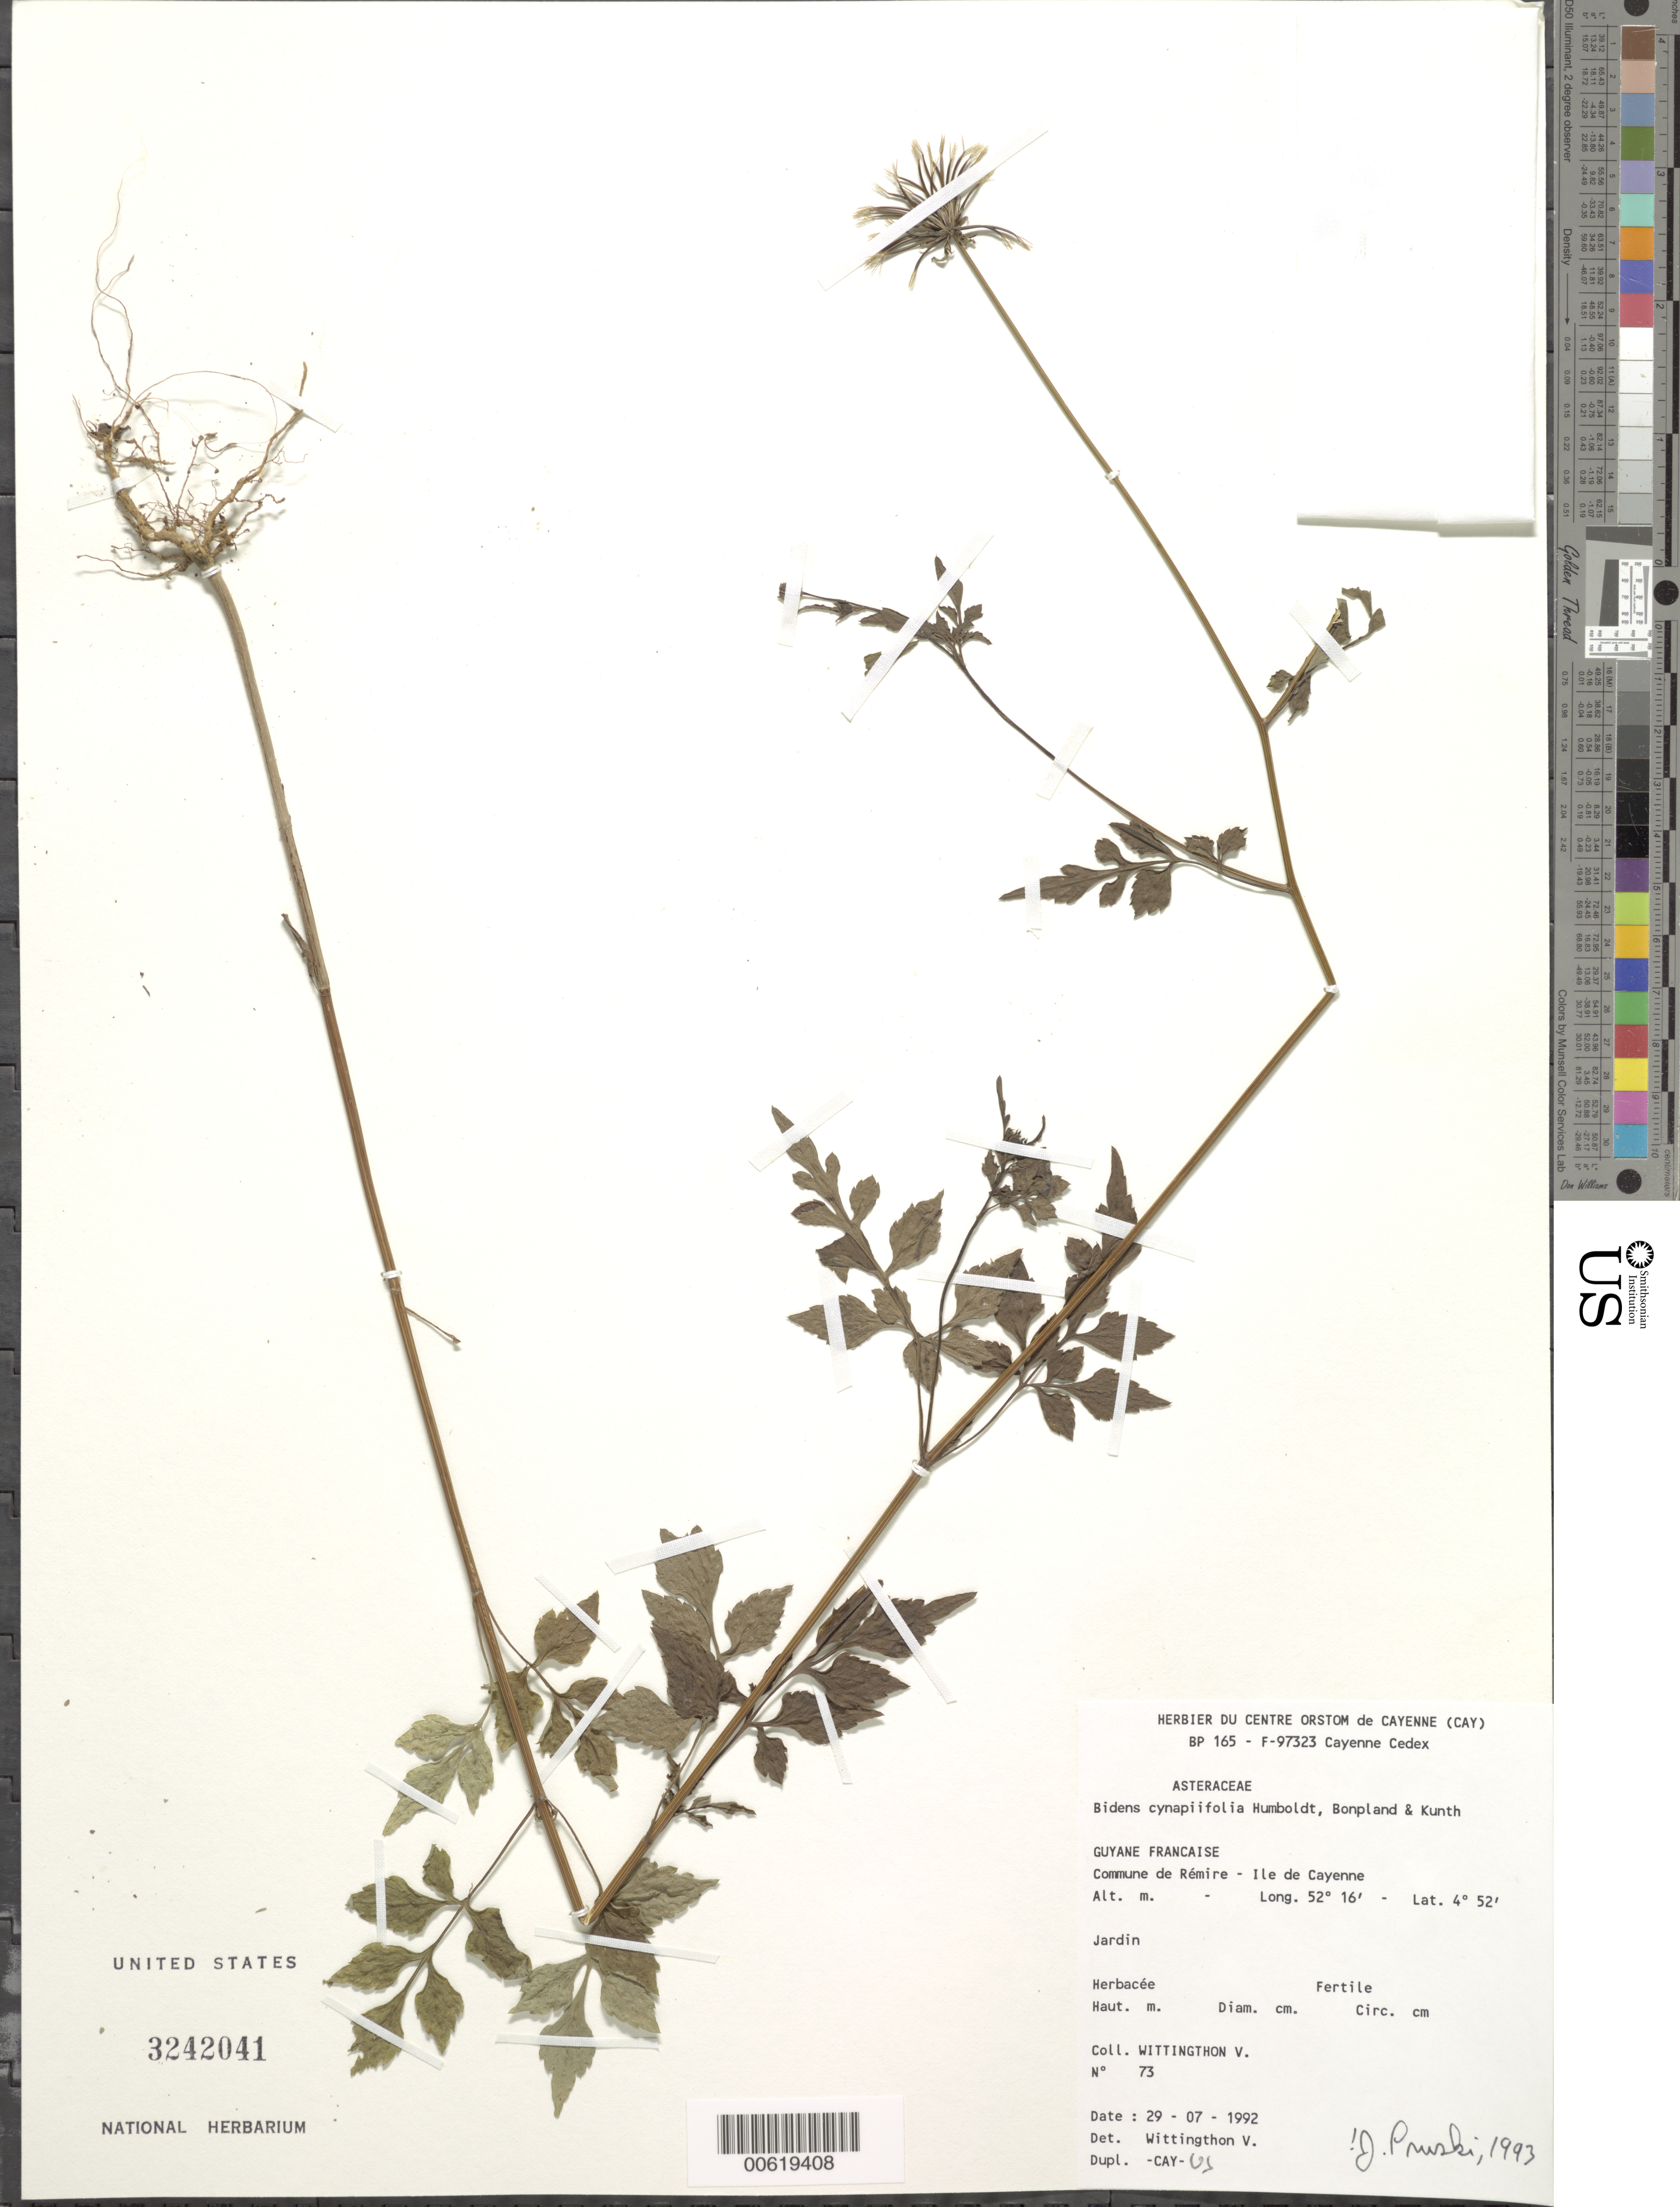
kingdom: Plantae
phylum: Tracheophyta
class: Magnoliopsida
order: Asterales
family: Asteraceae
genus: Bidens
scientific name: Bidens cynapiifolia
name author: Kunth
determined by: Wittingthon, V.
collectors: V. Wittingthon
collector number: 73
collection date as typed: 29-Jul-93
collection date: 1993-07-29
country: French Guiana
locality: Commune de Rémire, Ile de Cayenne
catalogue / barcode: US 3242041